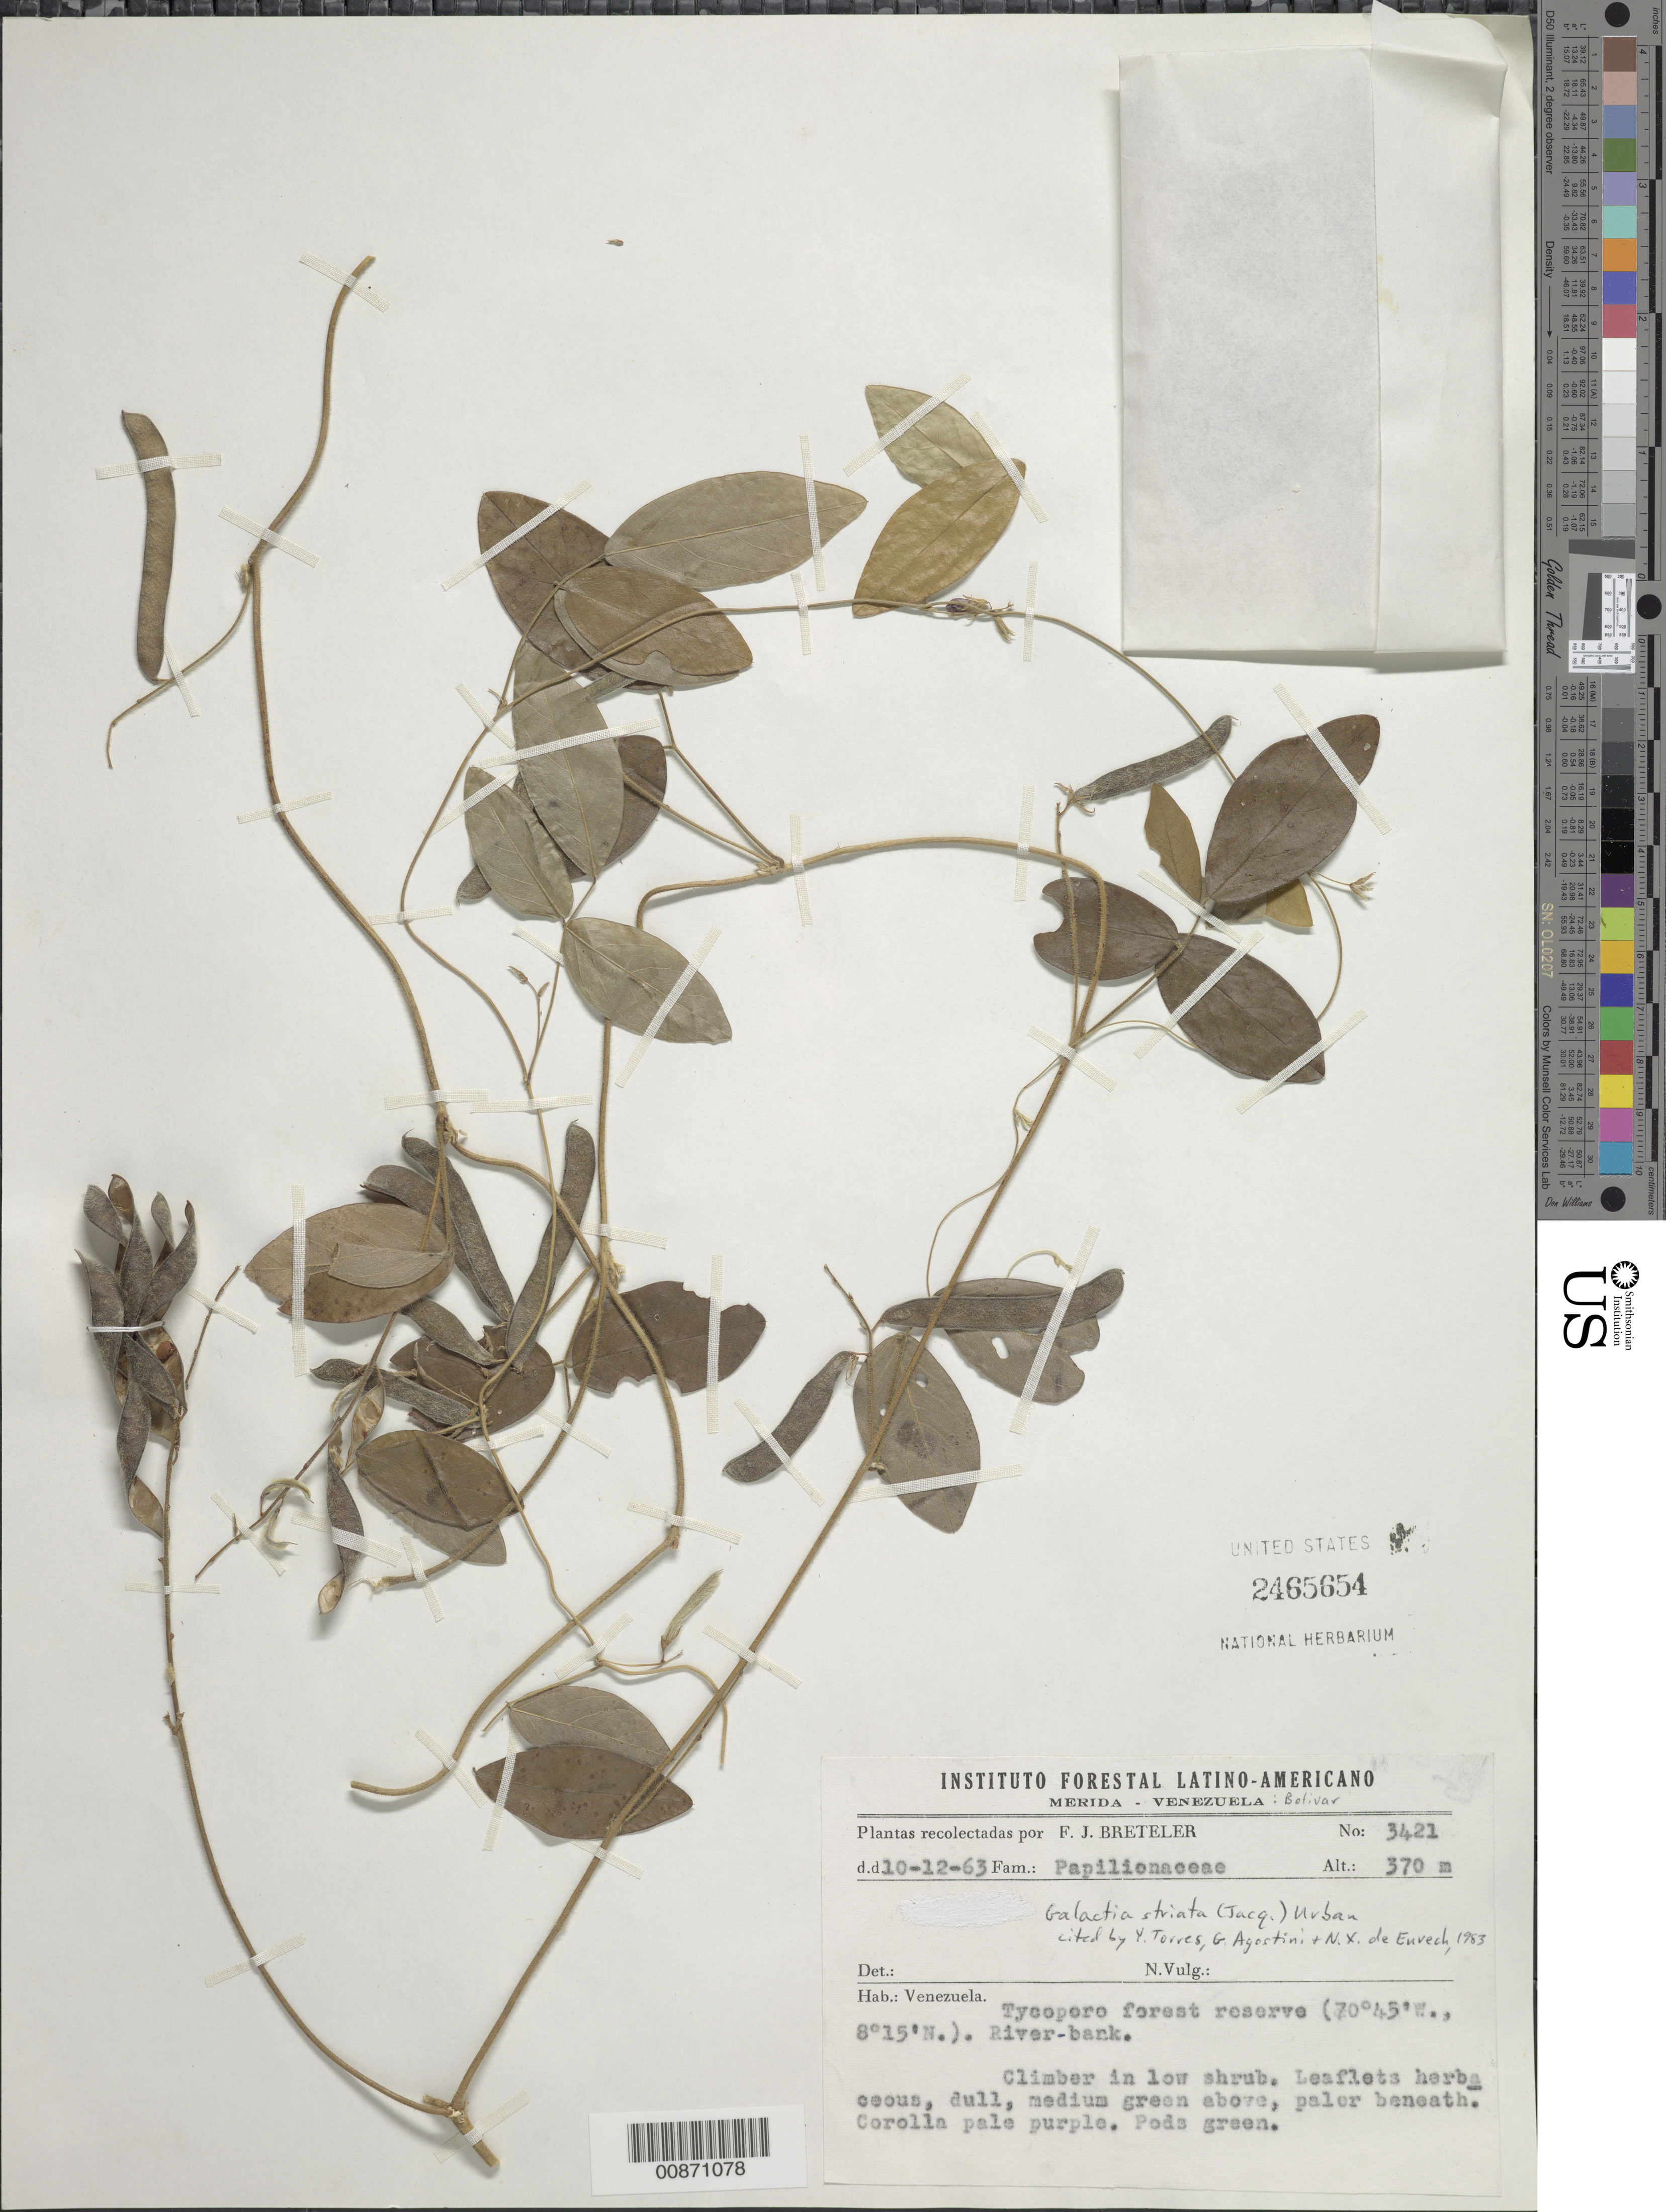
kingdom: Plantae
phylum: Tracheophyta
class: Magnoliopsida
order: Fabales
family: Fabaceae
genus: Galactia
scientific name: Galactia striata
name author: (Jacq.) Urb.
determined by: Torres, Y.; Agostini, G.; de Eurech, N. X.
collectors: F. J. Breteler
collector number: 3421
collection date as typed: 10-Dec-63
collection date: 1963-12-10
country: Venezuela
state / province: Barinas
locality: Ticoporo Forest Reserve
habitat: River-bank; in low shrub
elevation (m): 370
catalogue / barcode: US 2465654